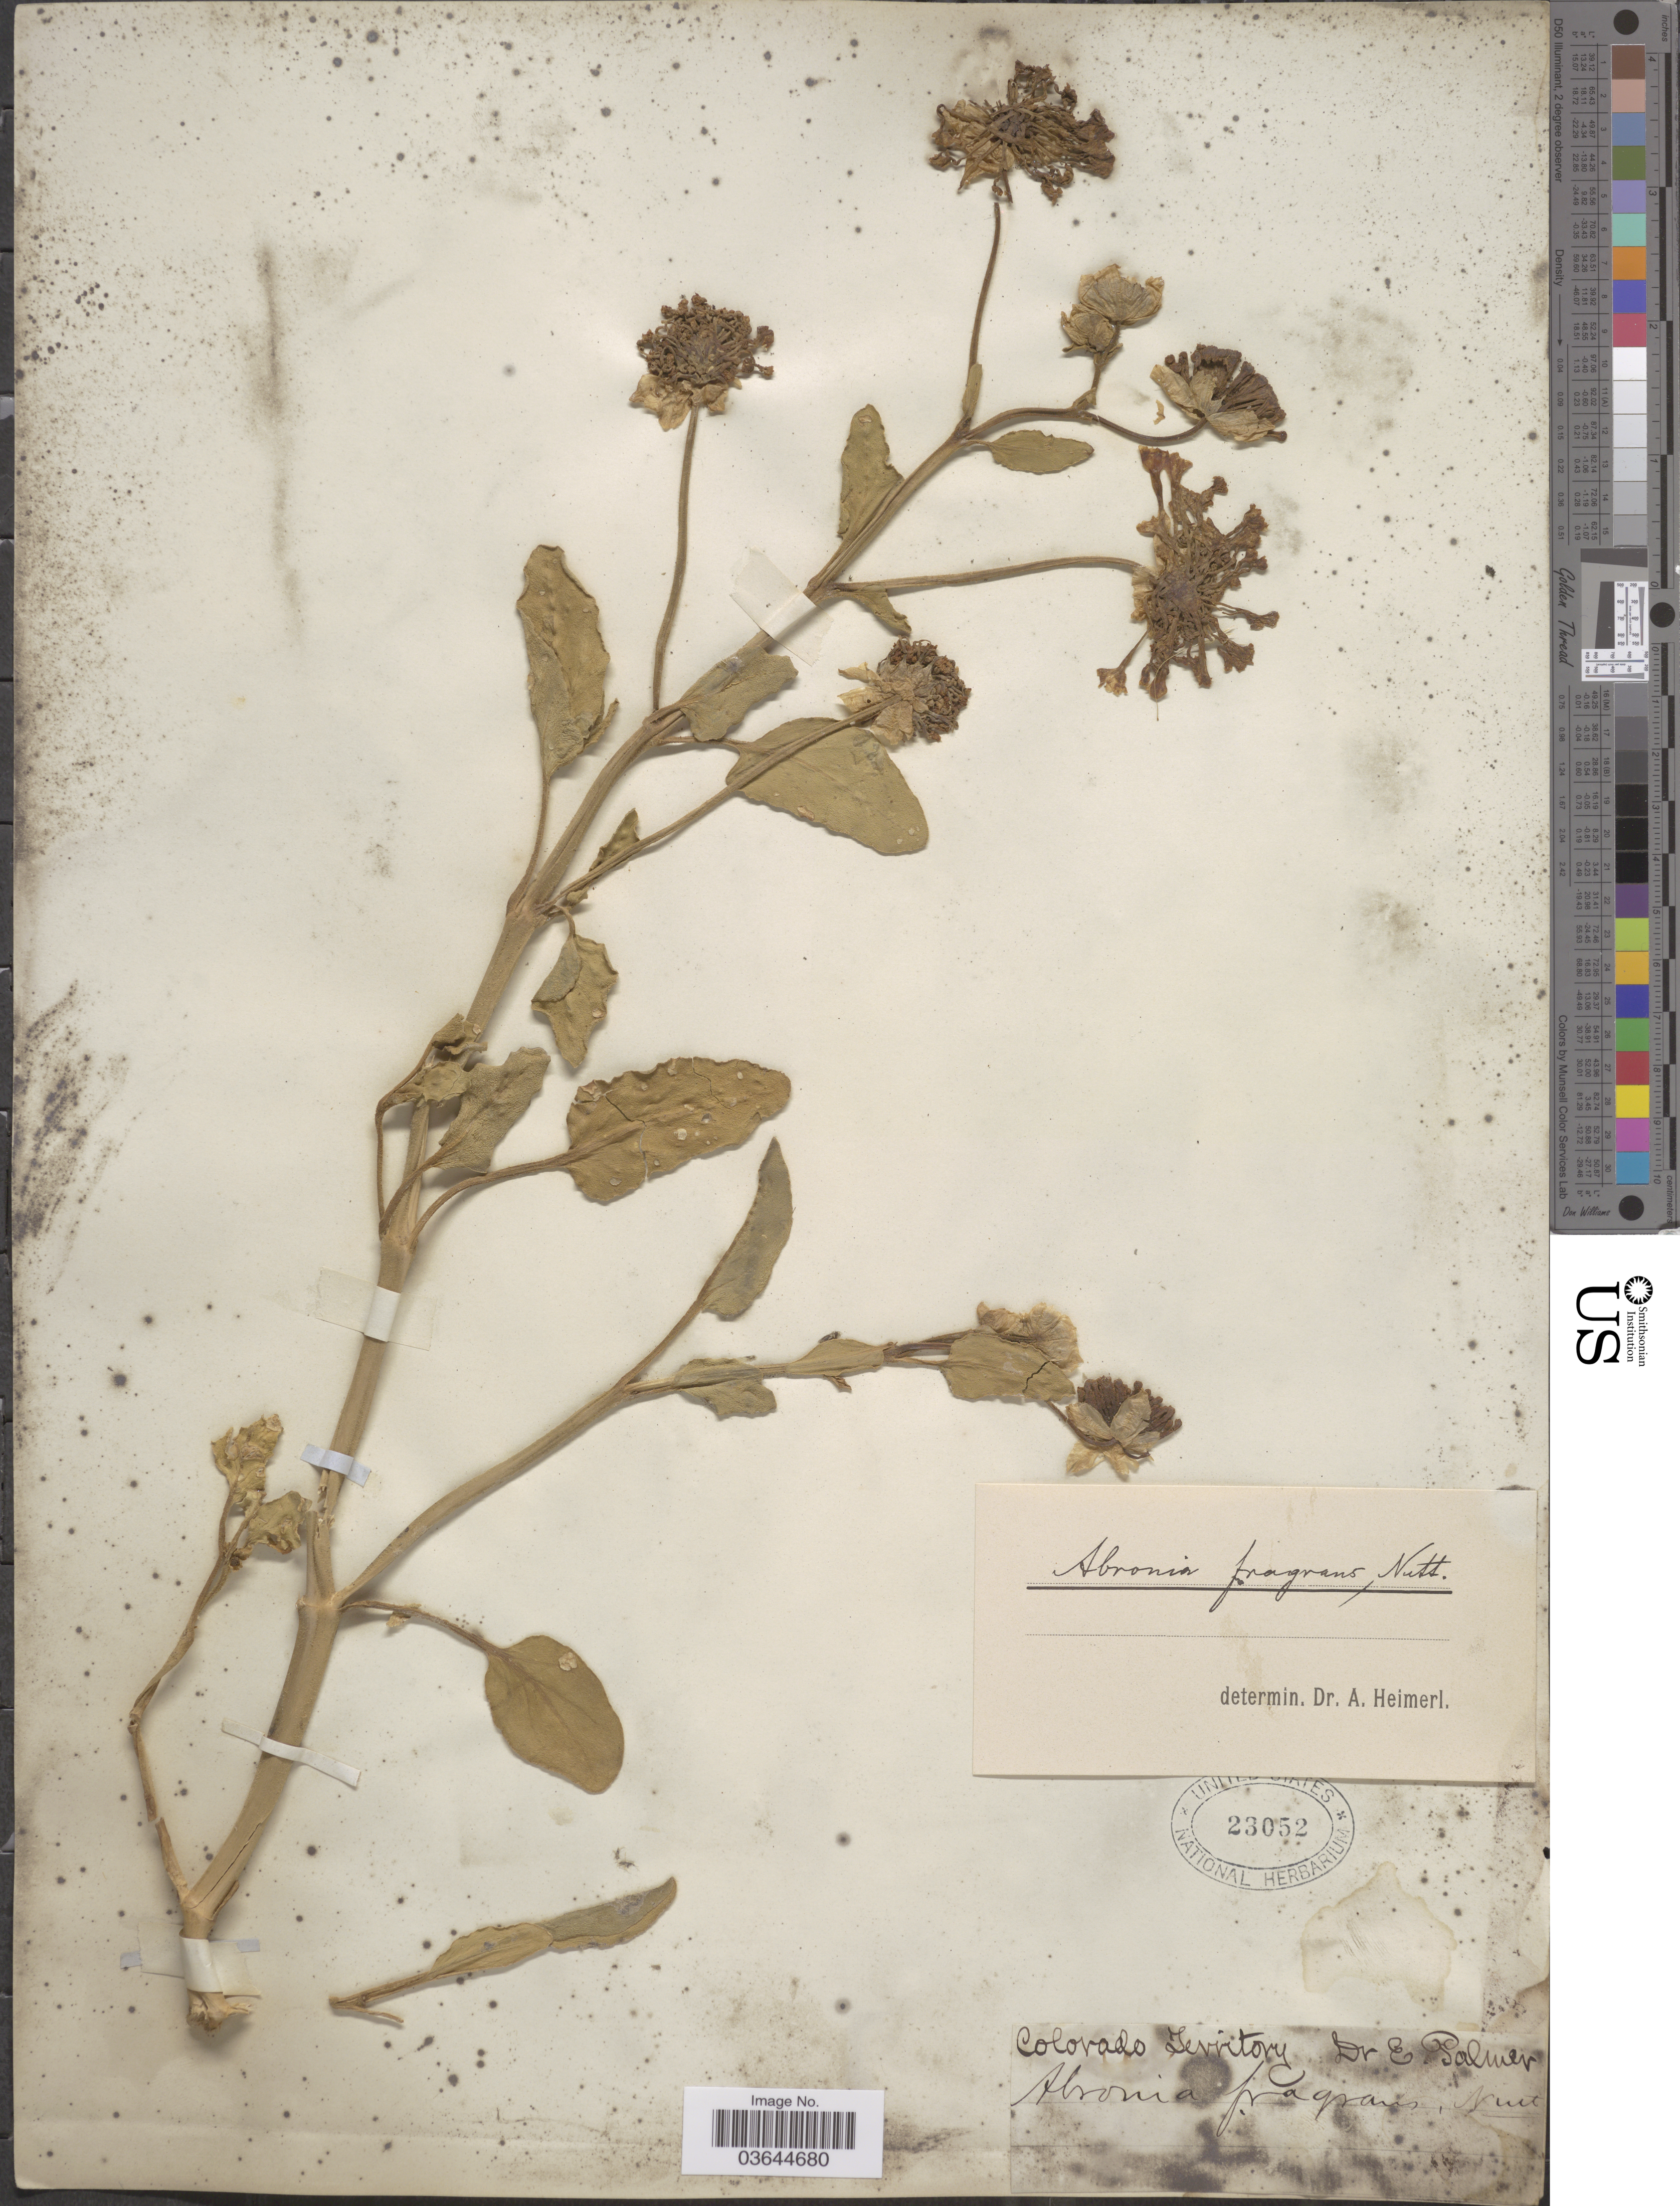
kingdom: Plantae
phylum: Tracheophyta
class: Magnoliopsida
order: Caryophyllales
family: Nyctaginaceae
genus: Abronia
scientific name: Abronia fragrans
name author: Nutt. ex Hook.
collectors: E. Palmer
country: United States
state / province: Colorado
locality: Colorado Territory.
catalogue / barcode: US 23052